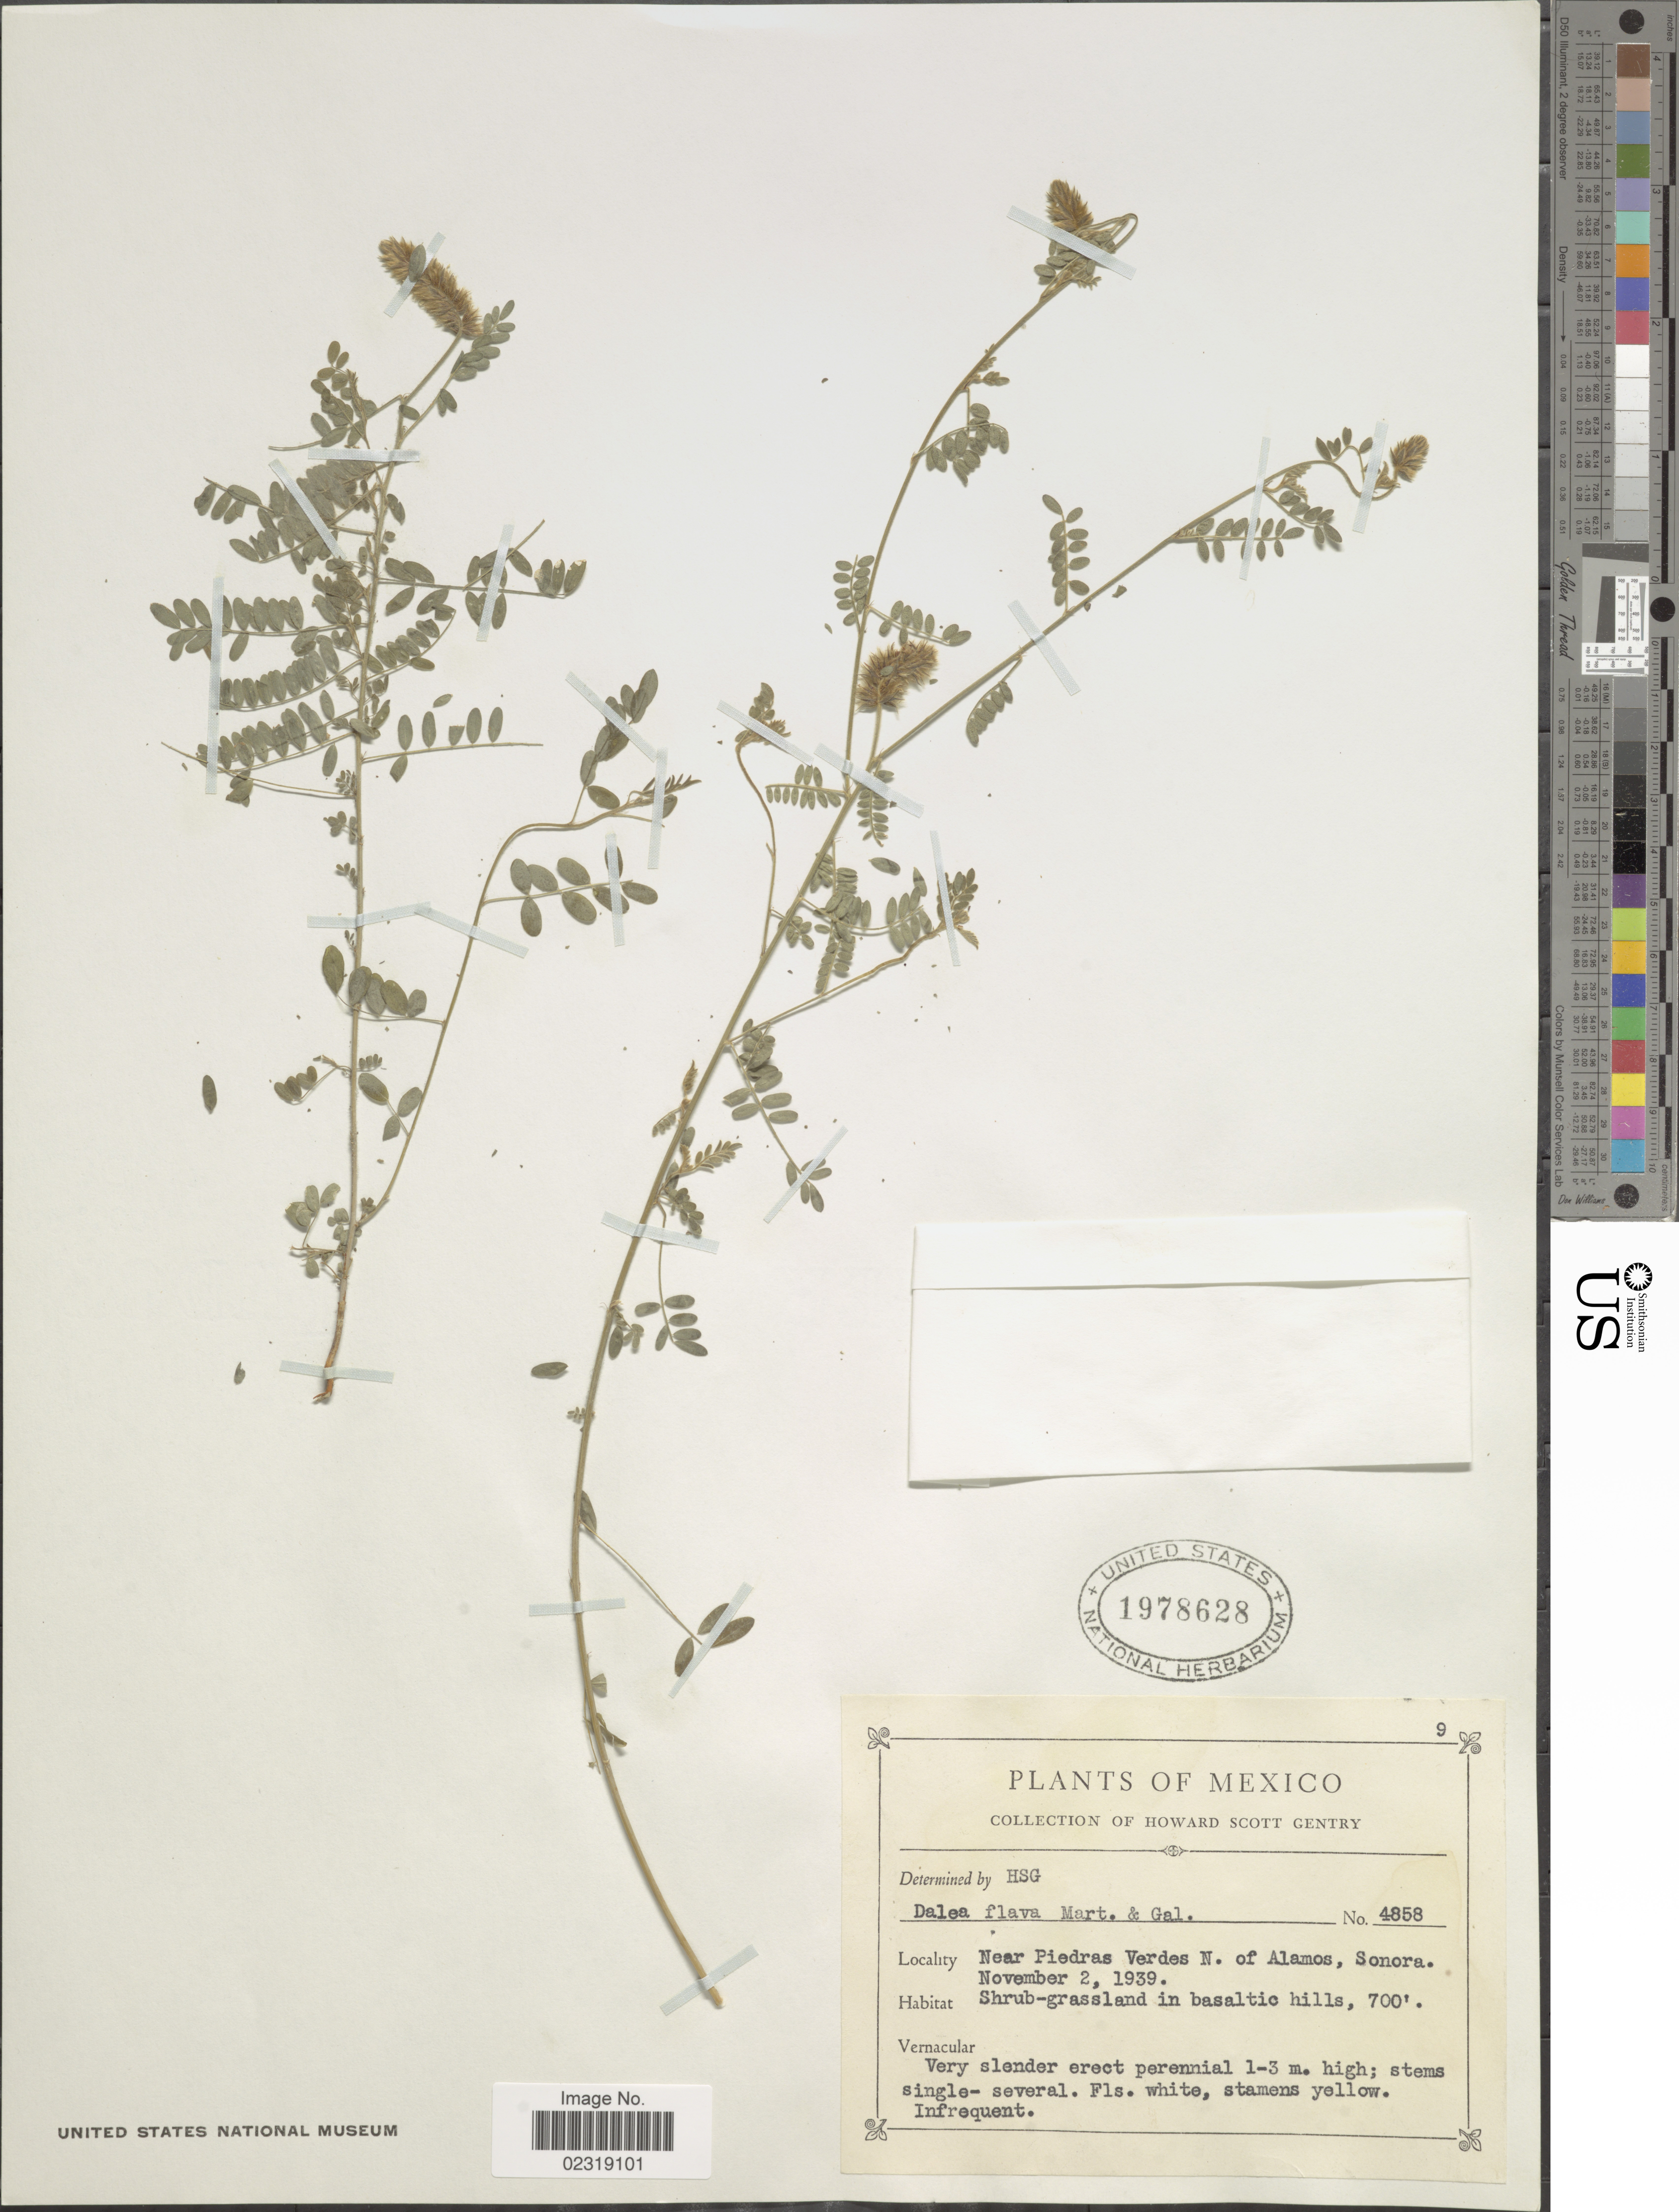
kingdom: Plantae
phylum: Tracheophyta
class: Magnoliopsida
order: Fabales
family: Fabaceae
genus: Dalea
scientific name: Dalea elata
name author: Hook. & Arn.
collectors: H. S. Gentry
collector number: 4858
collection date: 1939-11-02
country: Mexico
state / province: Sonora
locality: Near Piedras Verdes N. of Alamos, Sonora.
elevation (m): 213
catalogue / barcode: US 1978628